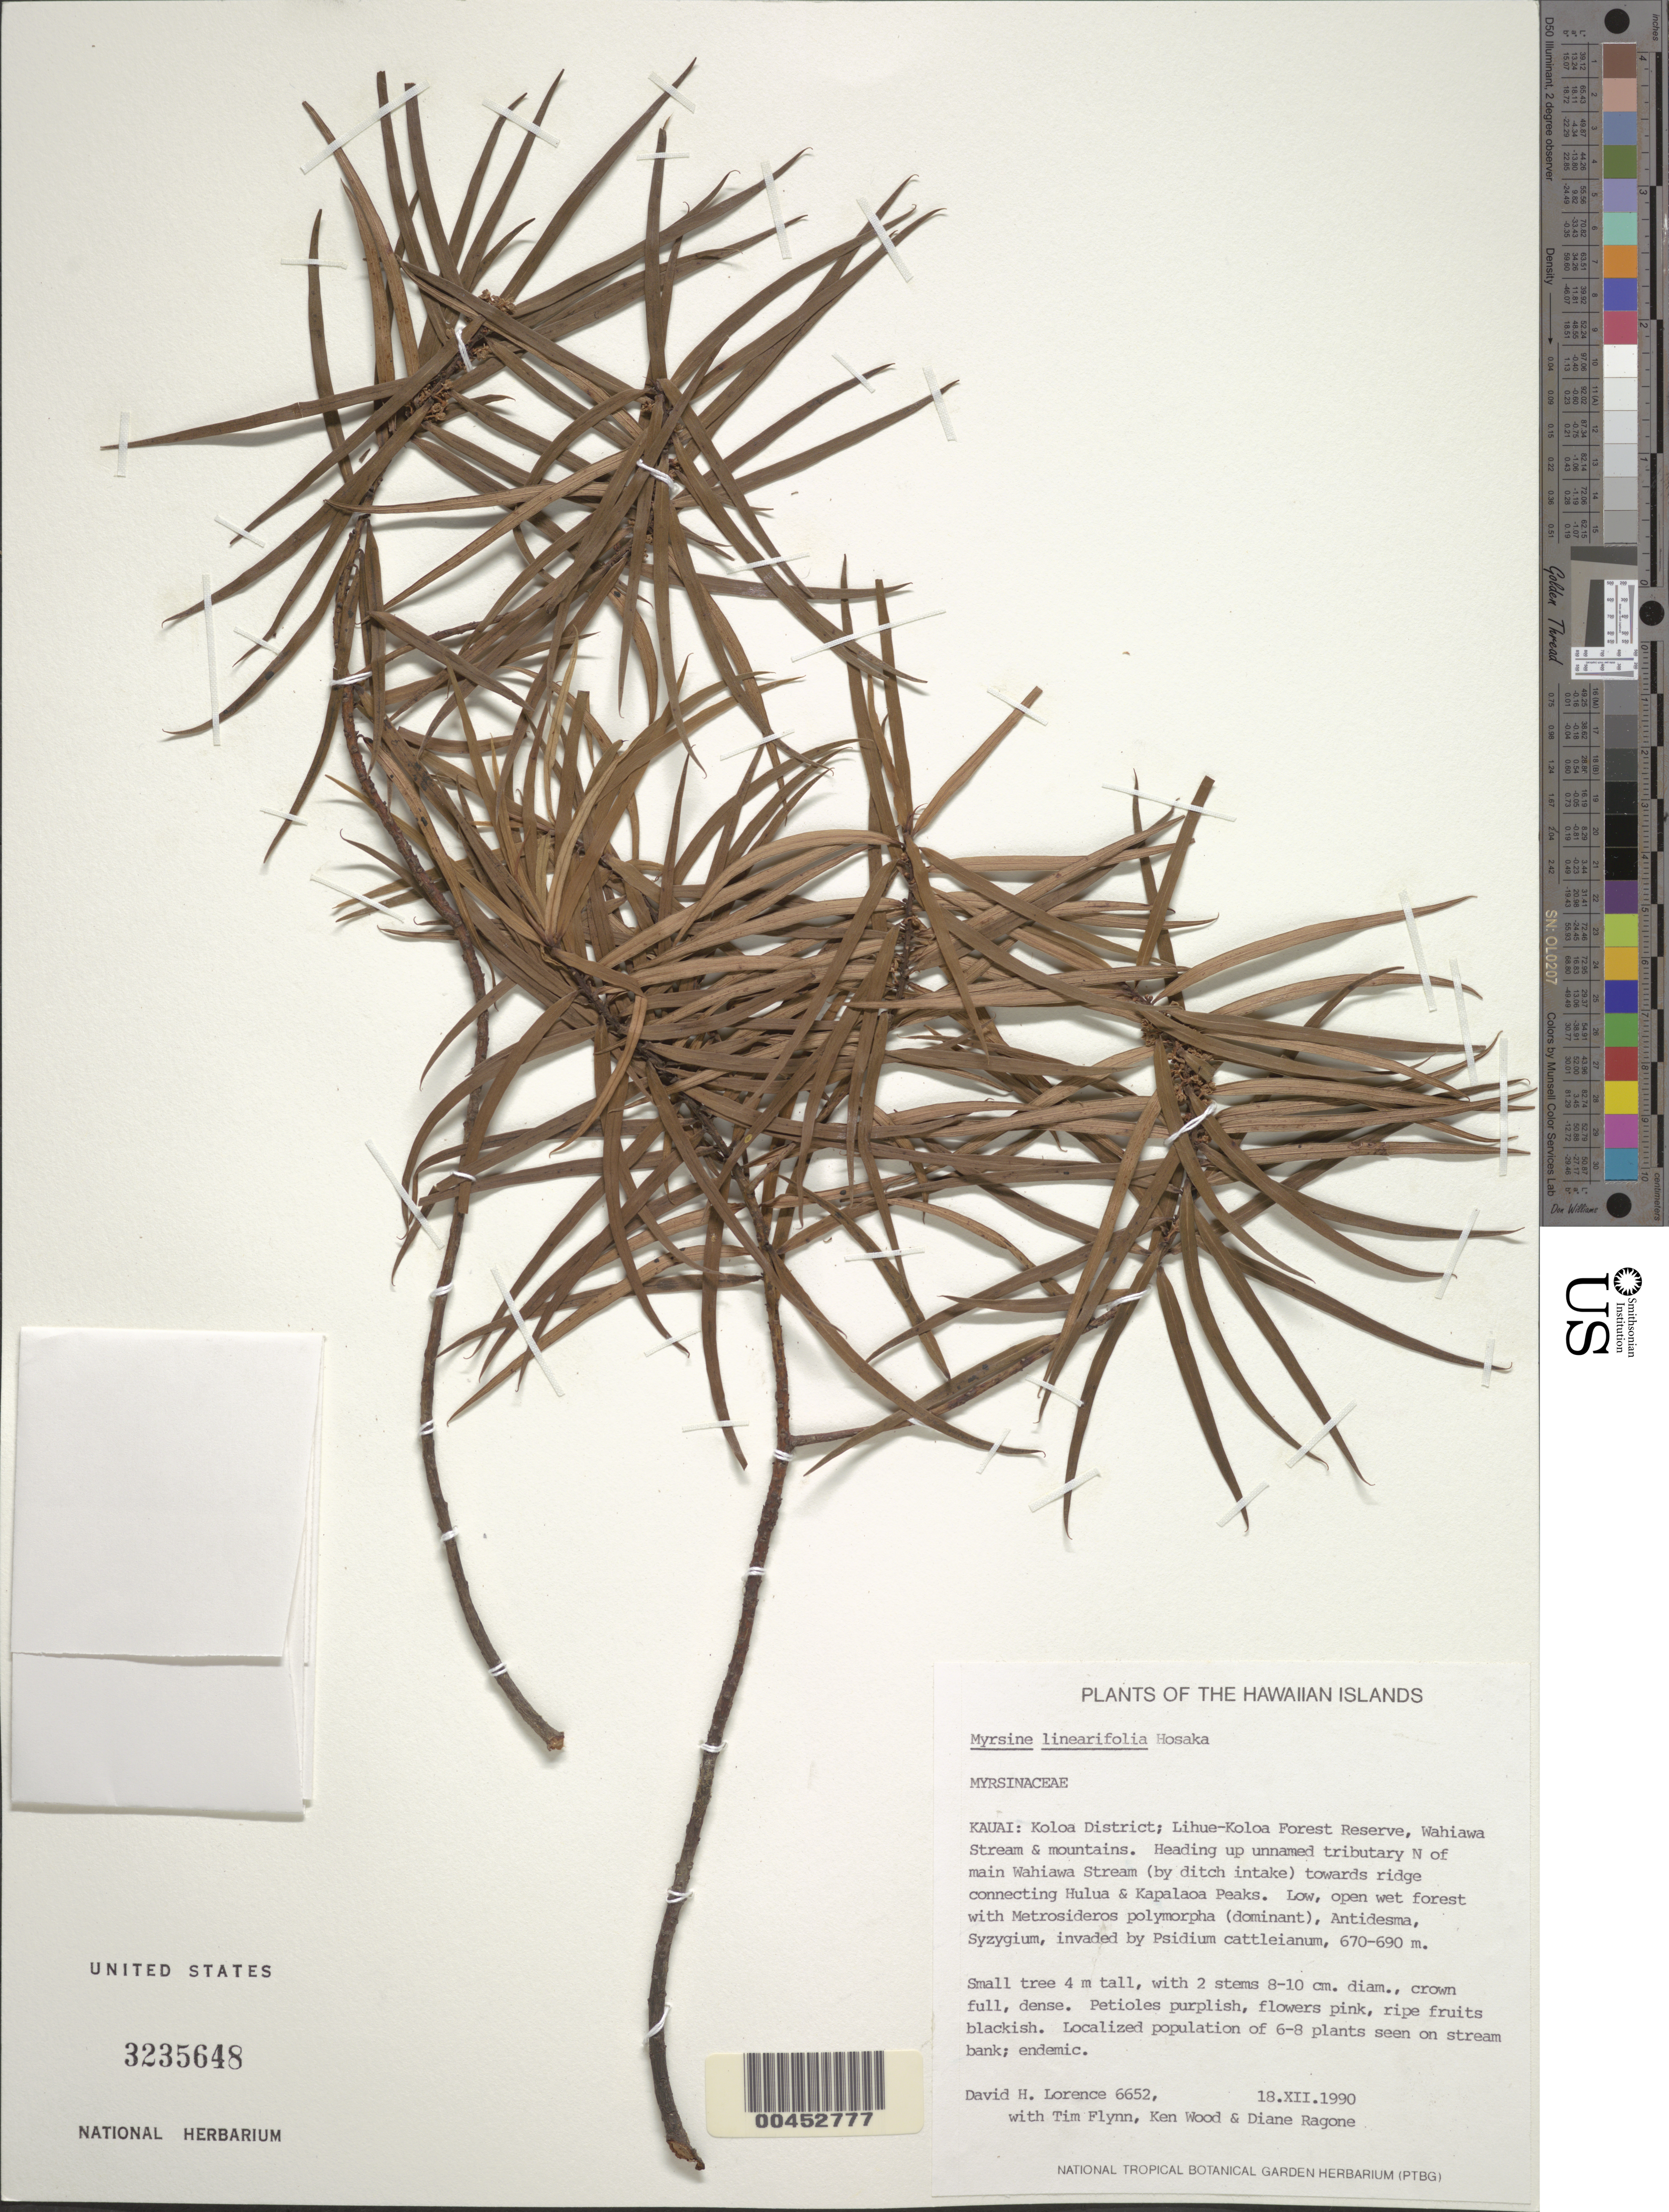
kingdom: Plantae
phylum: Tracheophyta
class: Magnoliopsida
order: Ericales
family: Primulaceae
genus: Myrsine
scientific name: Myrsine linearifolia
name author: Hosaka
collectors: D. Lorence, T. W. Flynn, K. Wood & D. Ragone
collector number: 6652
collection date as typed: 18 Dec 1990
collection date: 1990-12-18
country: United States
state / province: Hawaii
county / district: Kauai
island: Kaua'i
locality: Koloa Dist; Lihue-Koloa Forest Reserve, Wahiawa Stream & Mts. Heading up unnamed tributary N of main Wahiawa Stream (by ditch intake...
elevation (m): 670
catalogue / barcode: US 3235648